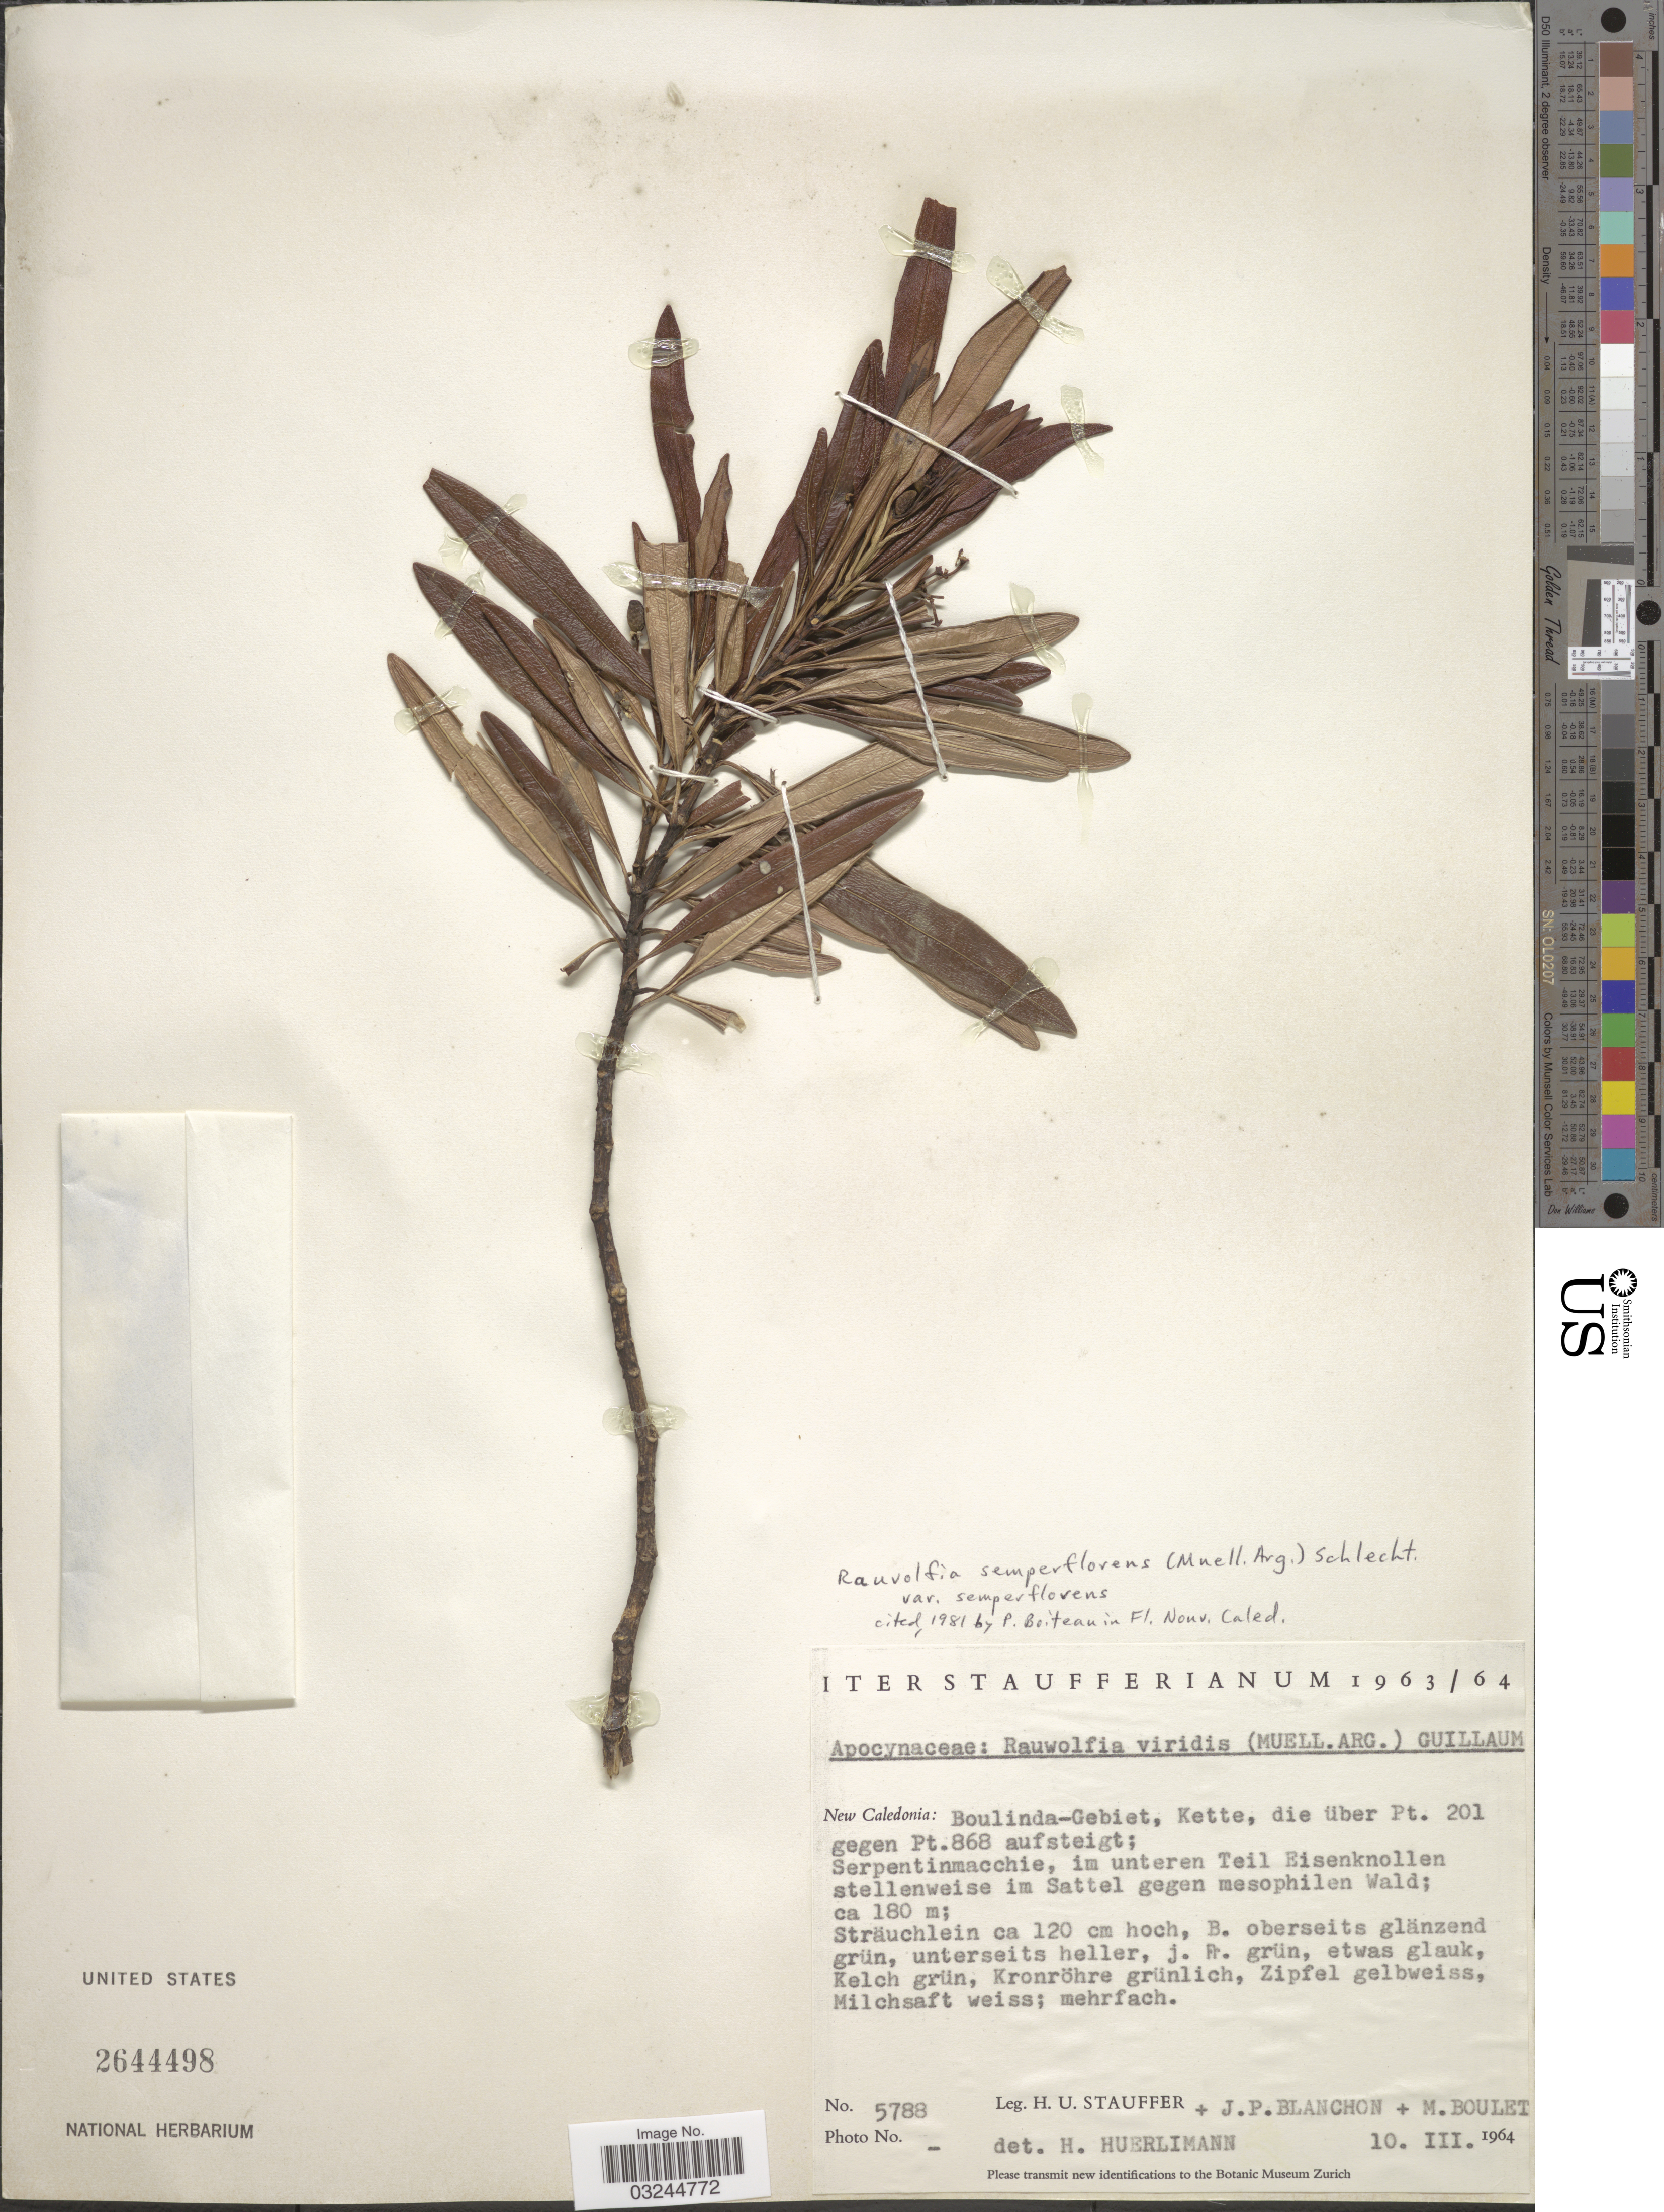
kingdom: Plantae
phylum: Tracheophyta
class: Magnoliopsida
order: Gentianales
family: Apocynaceae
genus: Rauvolfia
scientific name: Rauvolfia semperflorens var. semperflorens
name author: (Müll. Arg.) Schltr.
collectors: H. U. Stauffer, J. Blanchon & M. Boulet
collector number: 5788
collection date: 1964-03-10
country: New Caledonia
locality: Boulinda-Gebiet, Kette, die über Pt. 201 gegen Pt.868 aufsteigt. Im unteren Teil Eisenknollen stellenwiese im Sattel gegen mesophilen Wald.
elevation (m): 180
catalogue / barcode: US 2644498